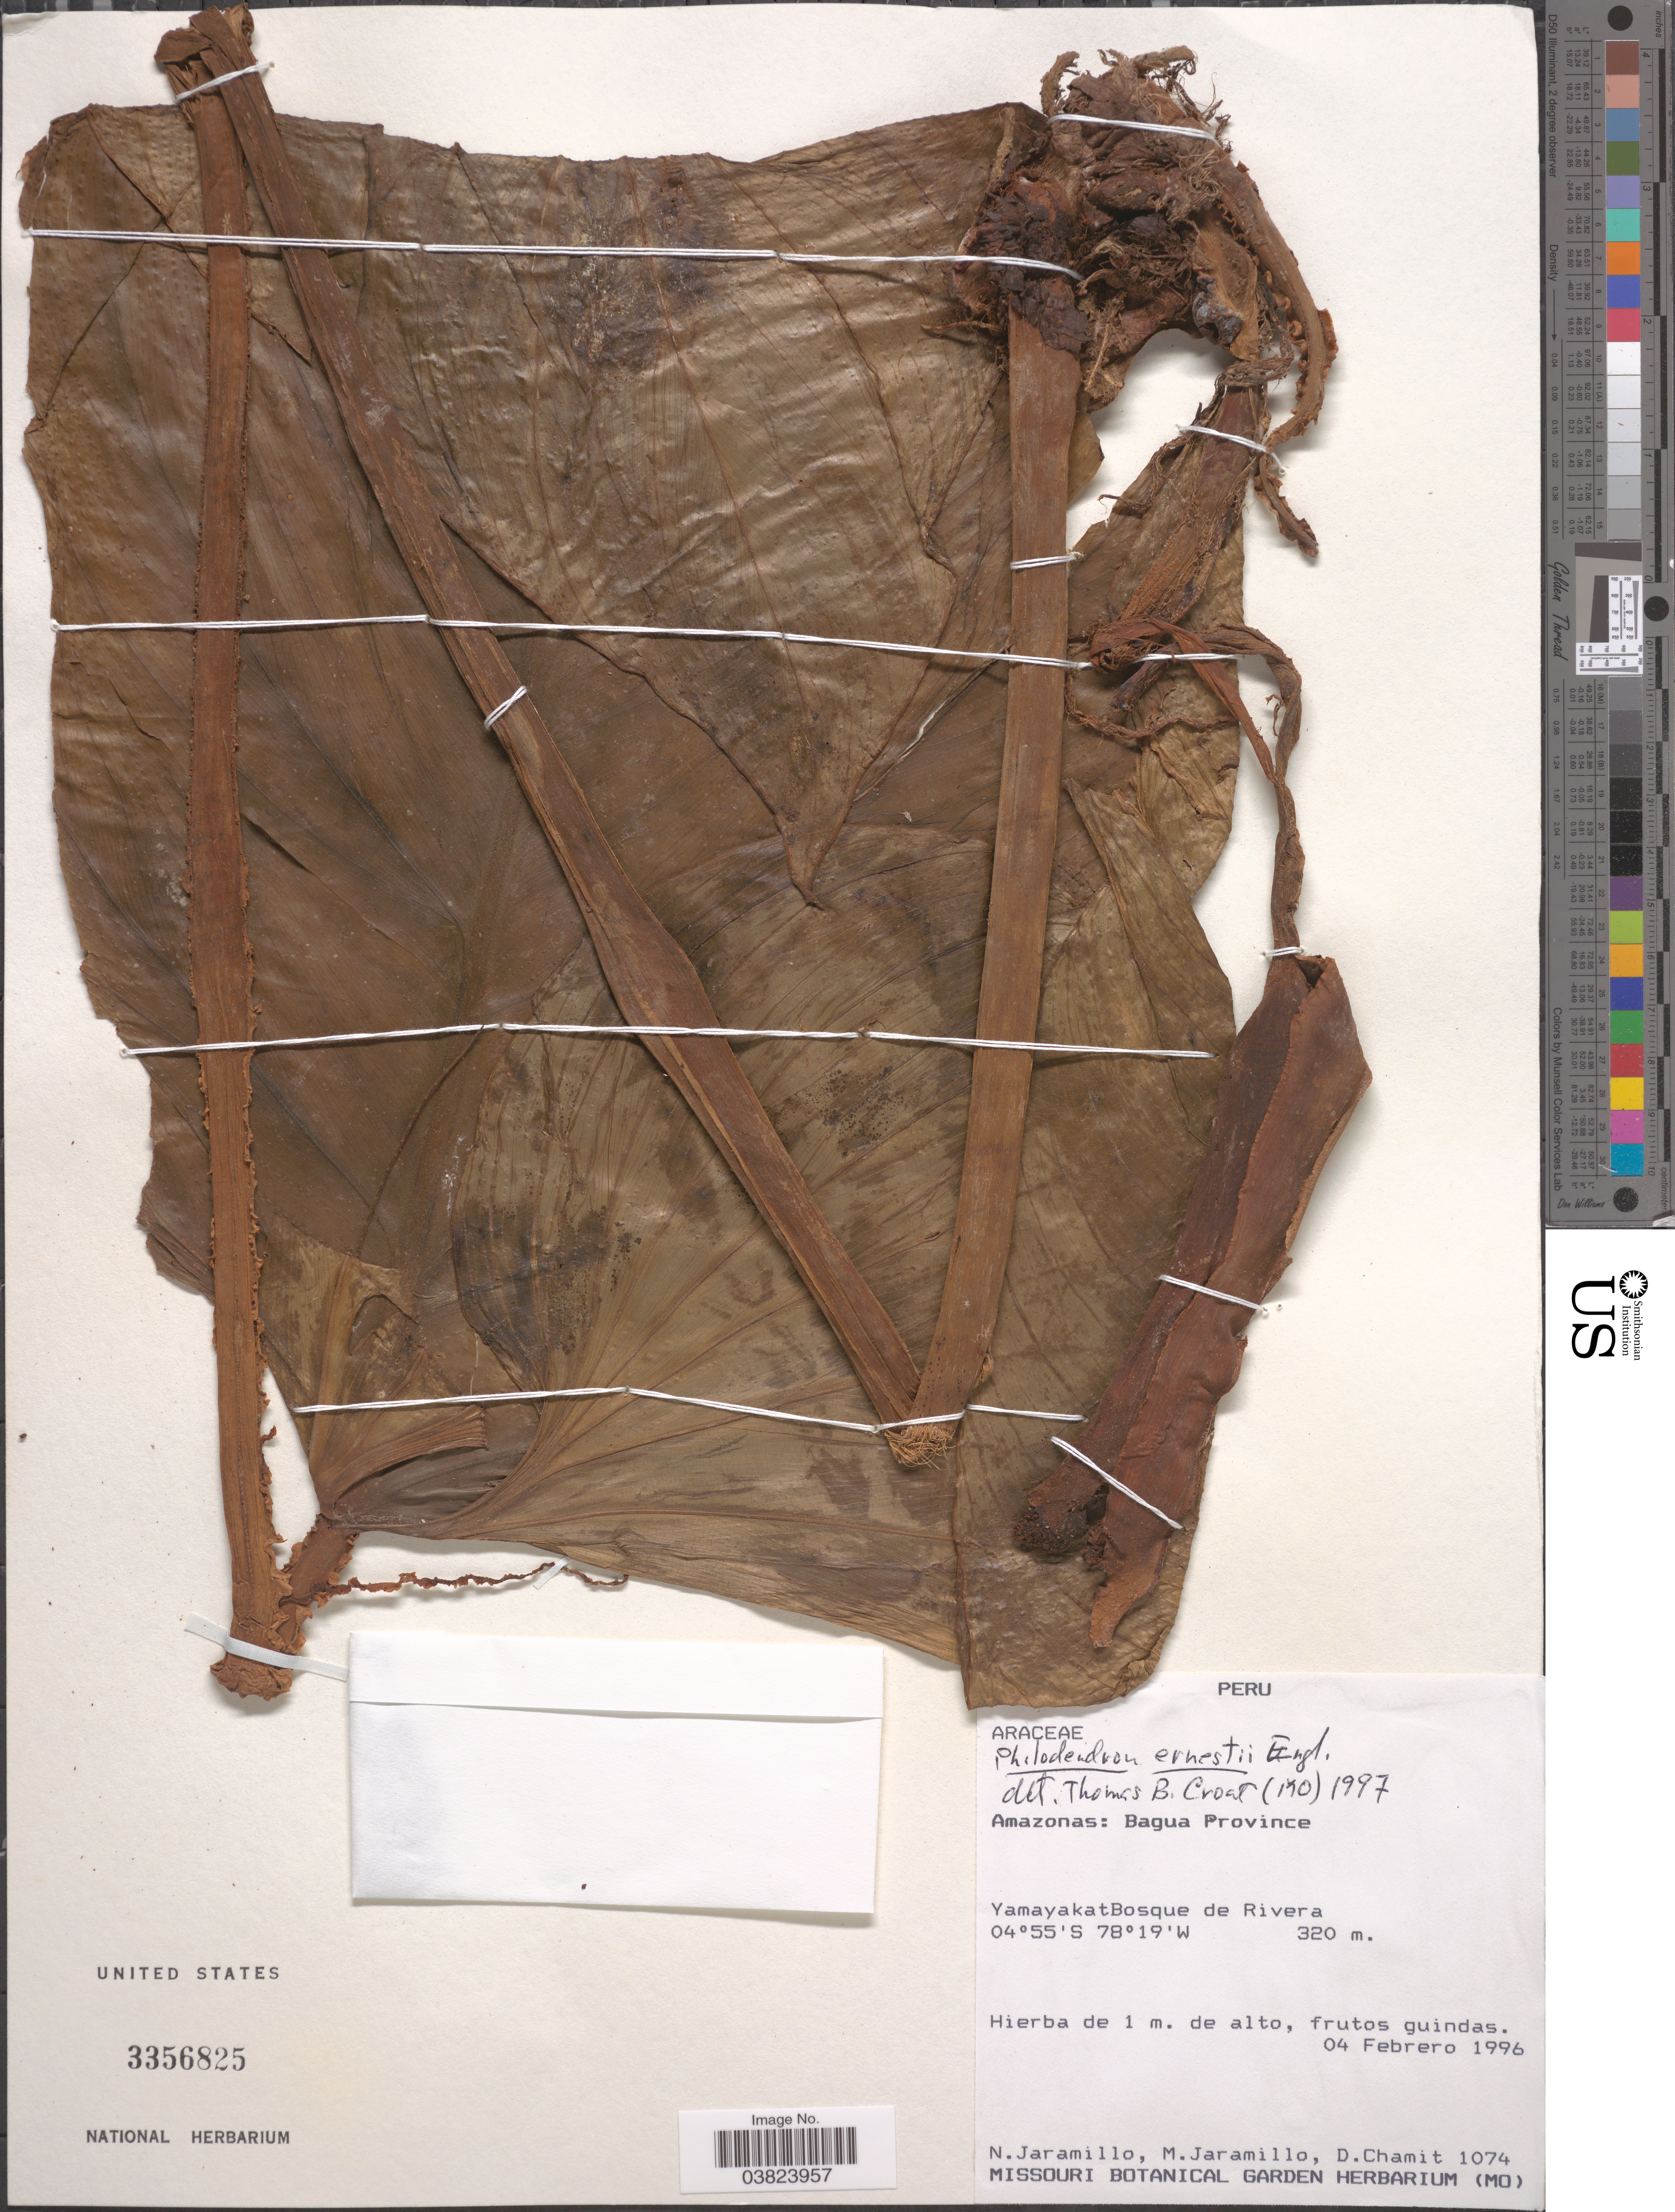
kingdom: Plantae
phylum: Tracheophyta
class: Liliopsida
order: Alismatales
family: Araceae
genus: Philodendron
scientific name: Philodendron erubescens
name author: K. Koch & Augustin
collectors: N. Jaramillo, M. Jaramillo & D. Chamit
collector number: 1074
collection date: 1996-02-04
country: Peru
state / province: Amazonas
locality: Bagua Province. YamayakatBosque de Rivera.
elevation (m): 320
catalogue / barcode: US 3356825